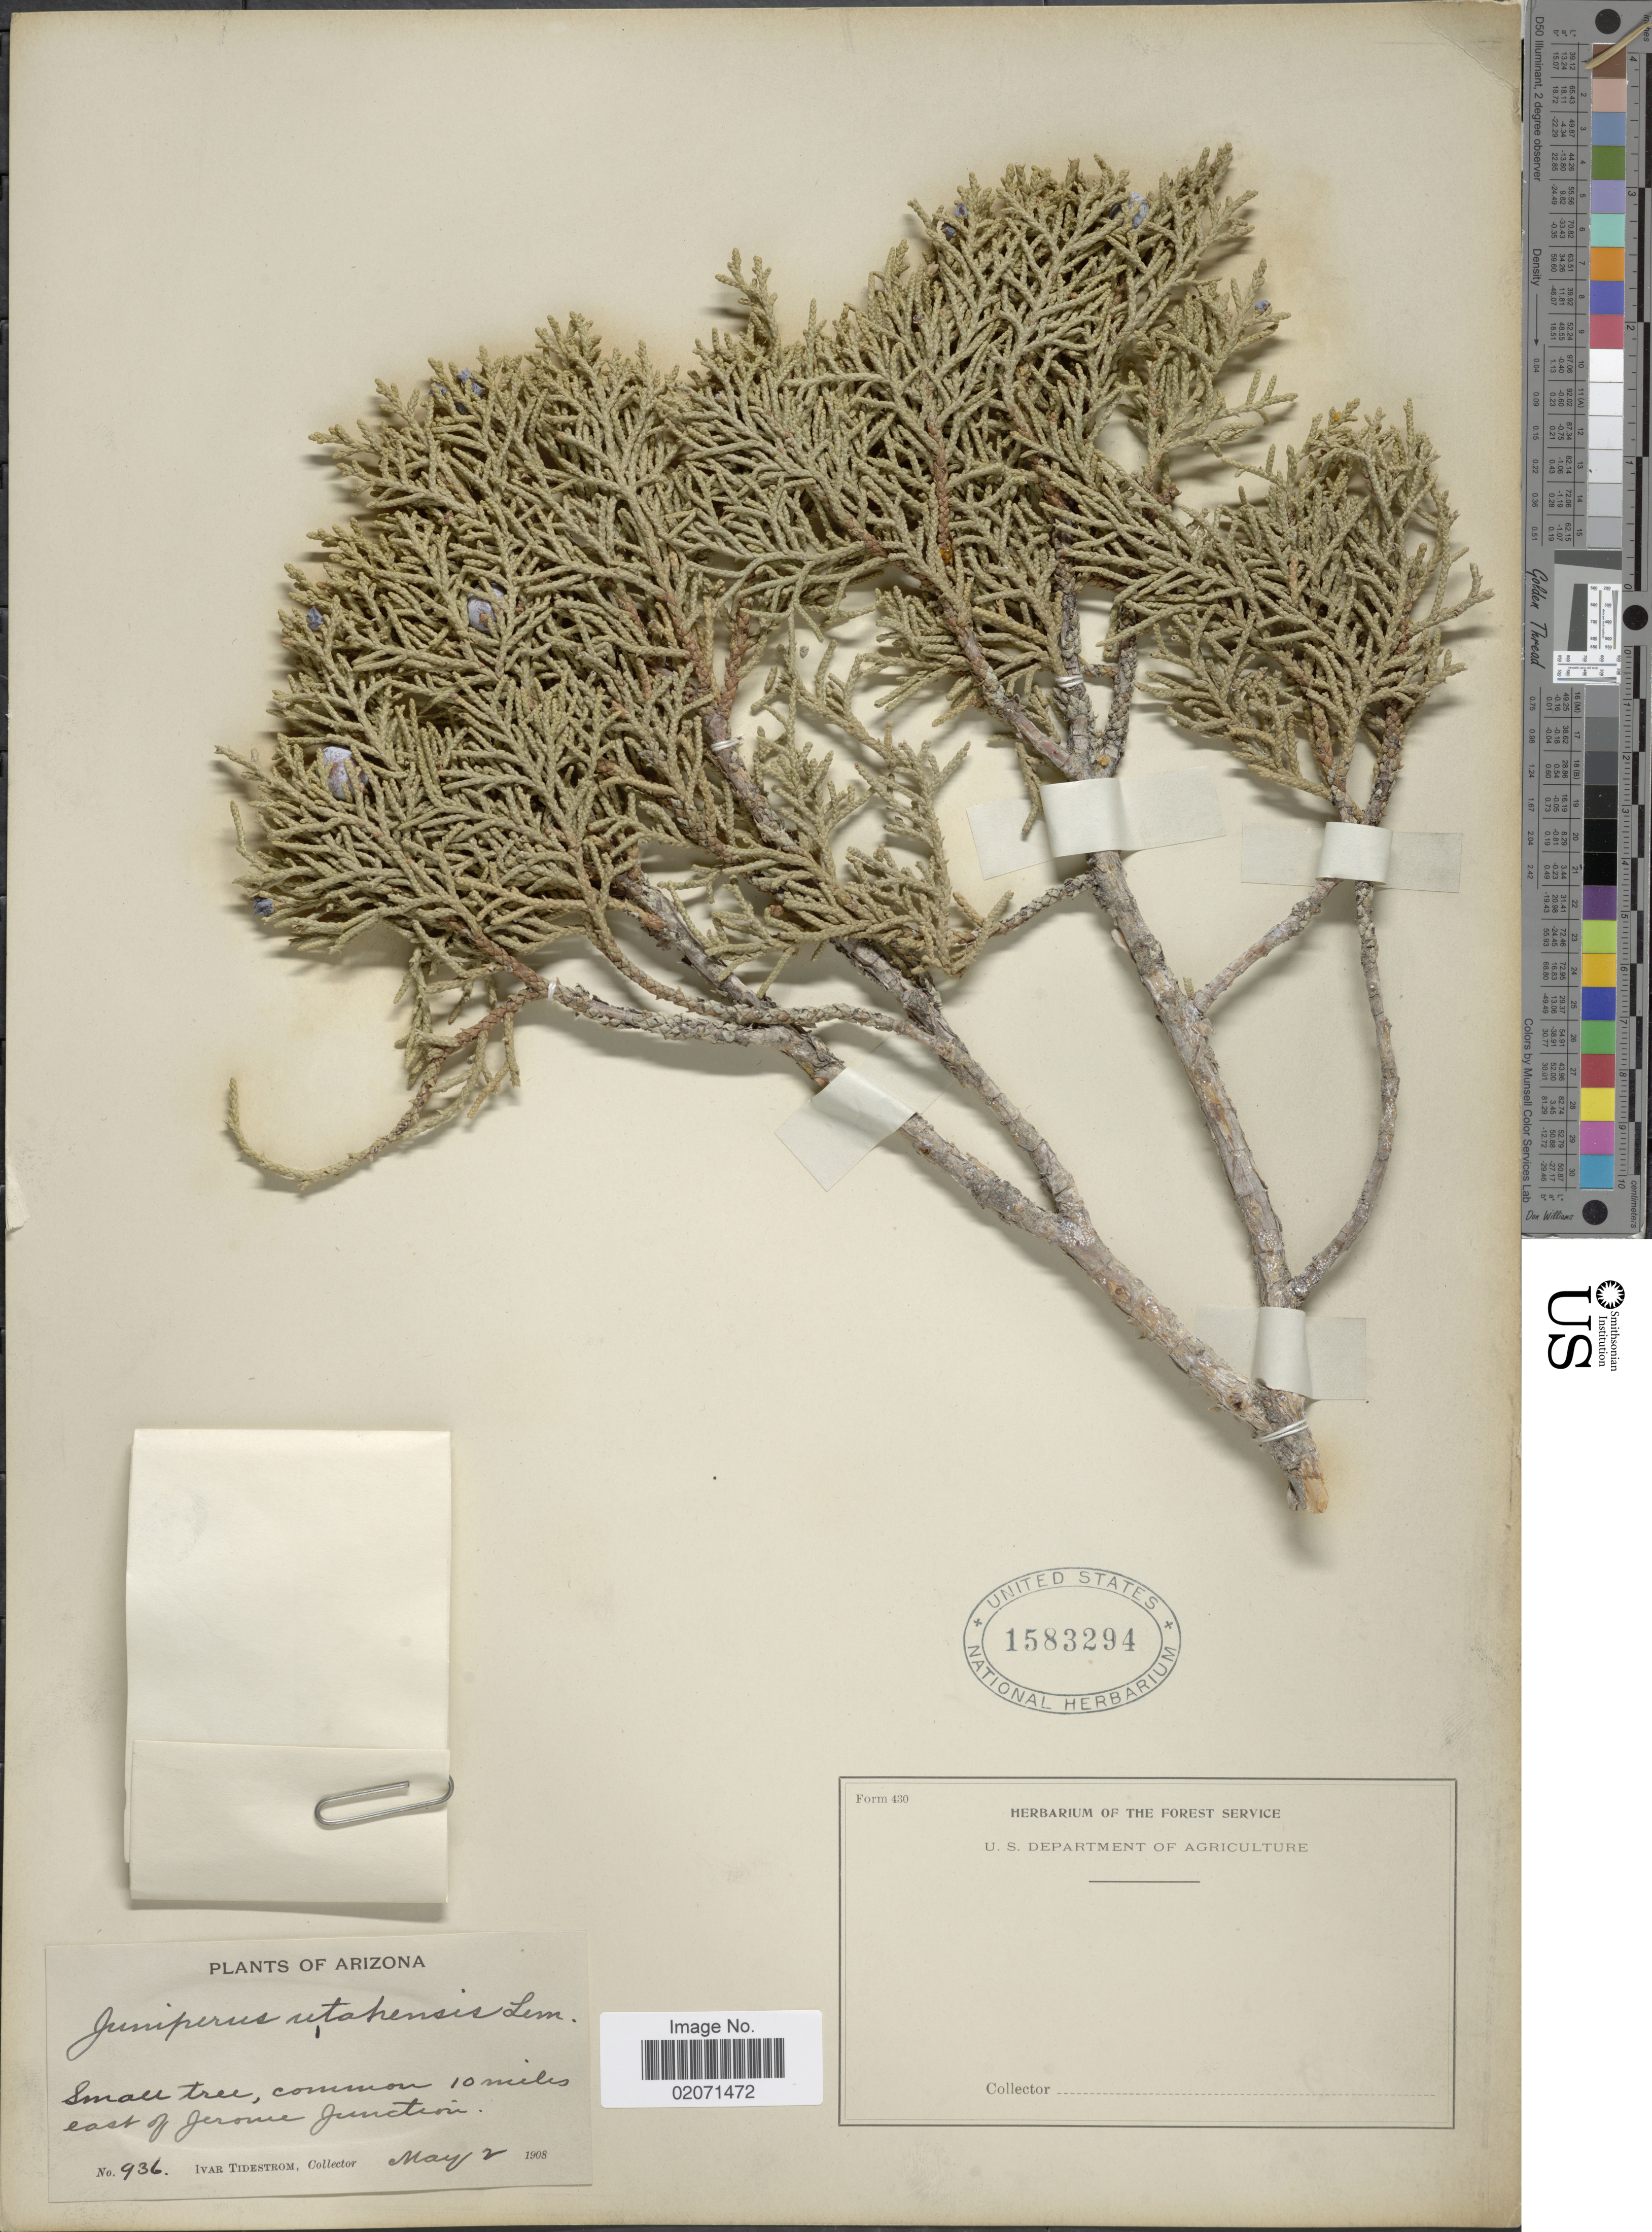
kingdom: Plantae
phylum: Tracheophyta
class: Pinopsida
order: Pinales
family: Cupressaceae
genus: Juniperus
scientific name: Juniperus osteosperma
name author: (Torr.) Little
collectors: I. F. Tidestrom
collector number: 936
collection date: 1908-05-02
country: United States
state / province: Arizona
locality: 10 miles east of Jerome Junction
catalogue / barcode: US 1583294